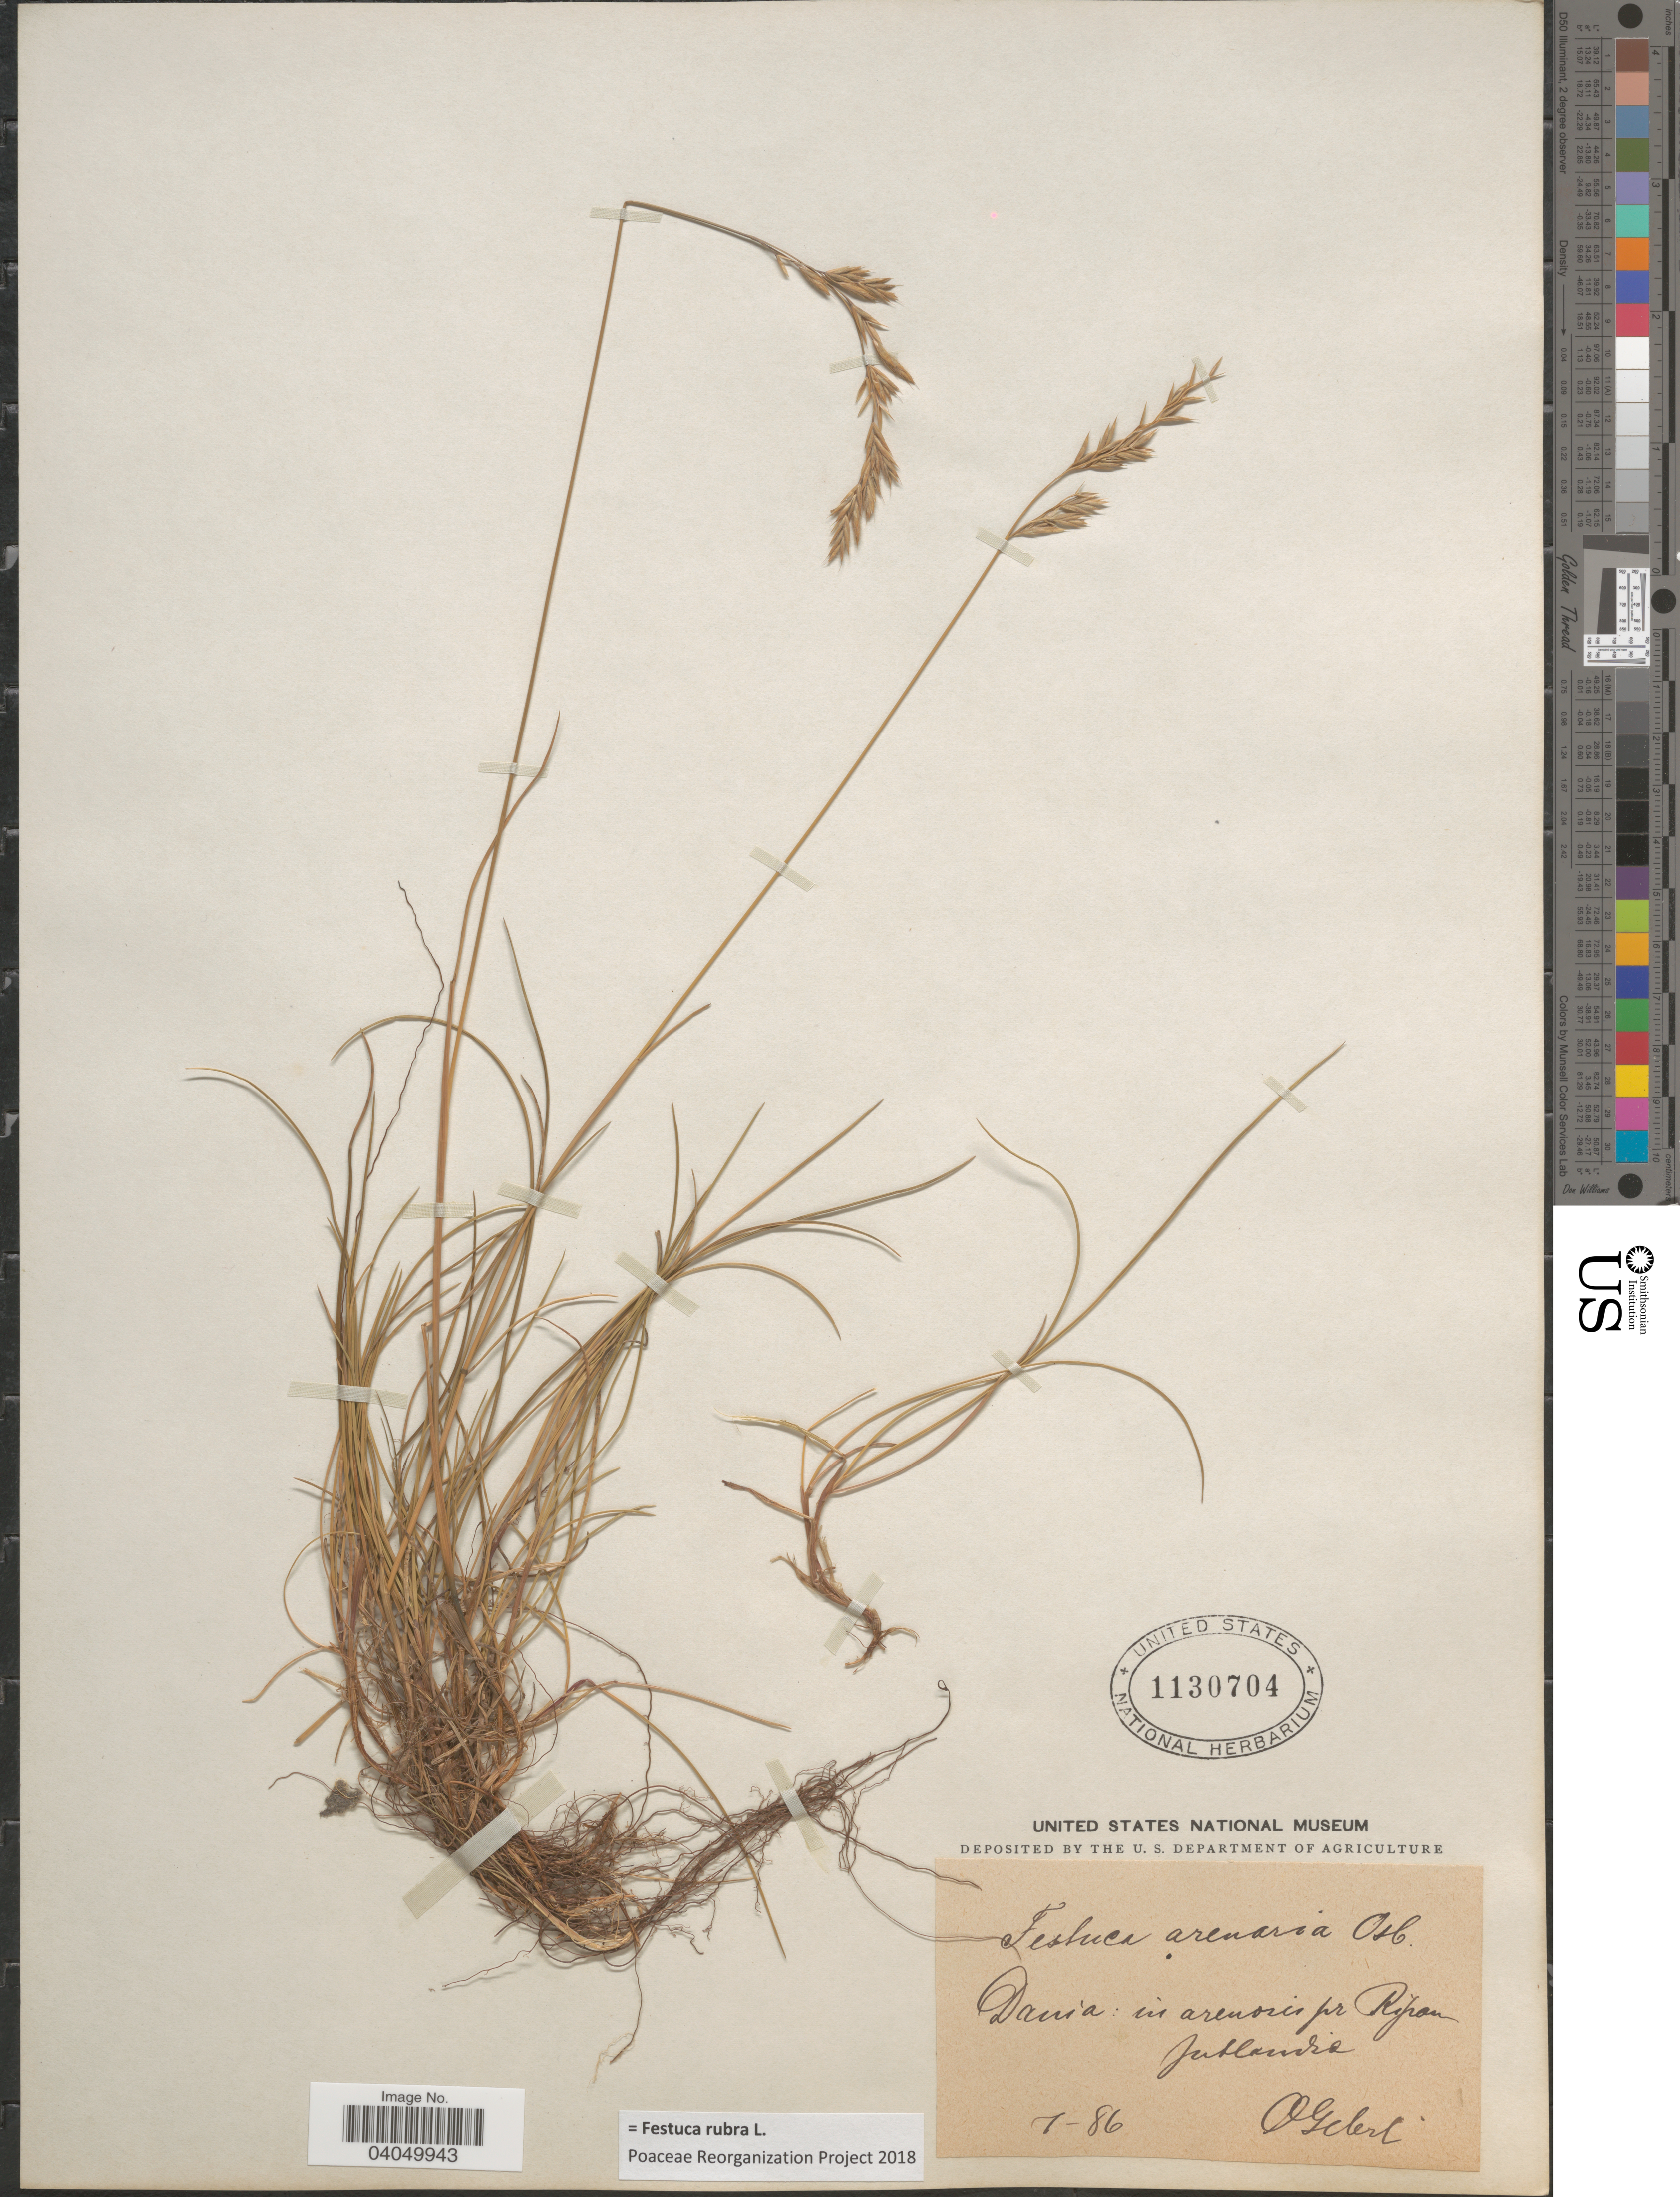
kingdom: Plantae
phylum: Tracheophyta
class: Liliopsida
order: Poales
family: Poaceae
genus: Festuca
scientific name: Festuca rubra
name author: L.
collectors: O. Gelert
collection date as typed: Transcribed d/m/y: /7/86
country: Denmark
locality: Dania: in arenosis pr Ripam Jutlandia.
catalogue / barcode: US 1130704